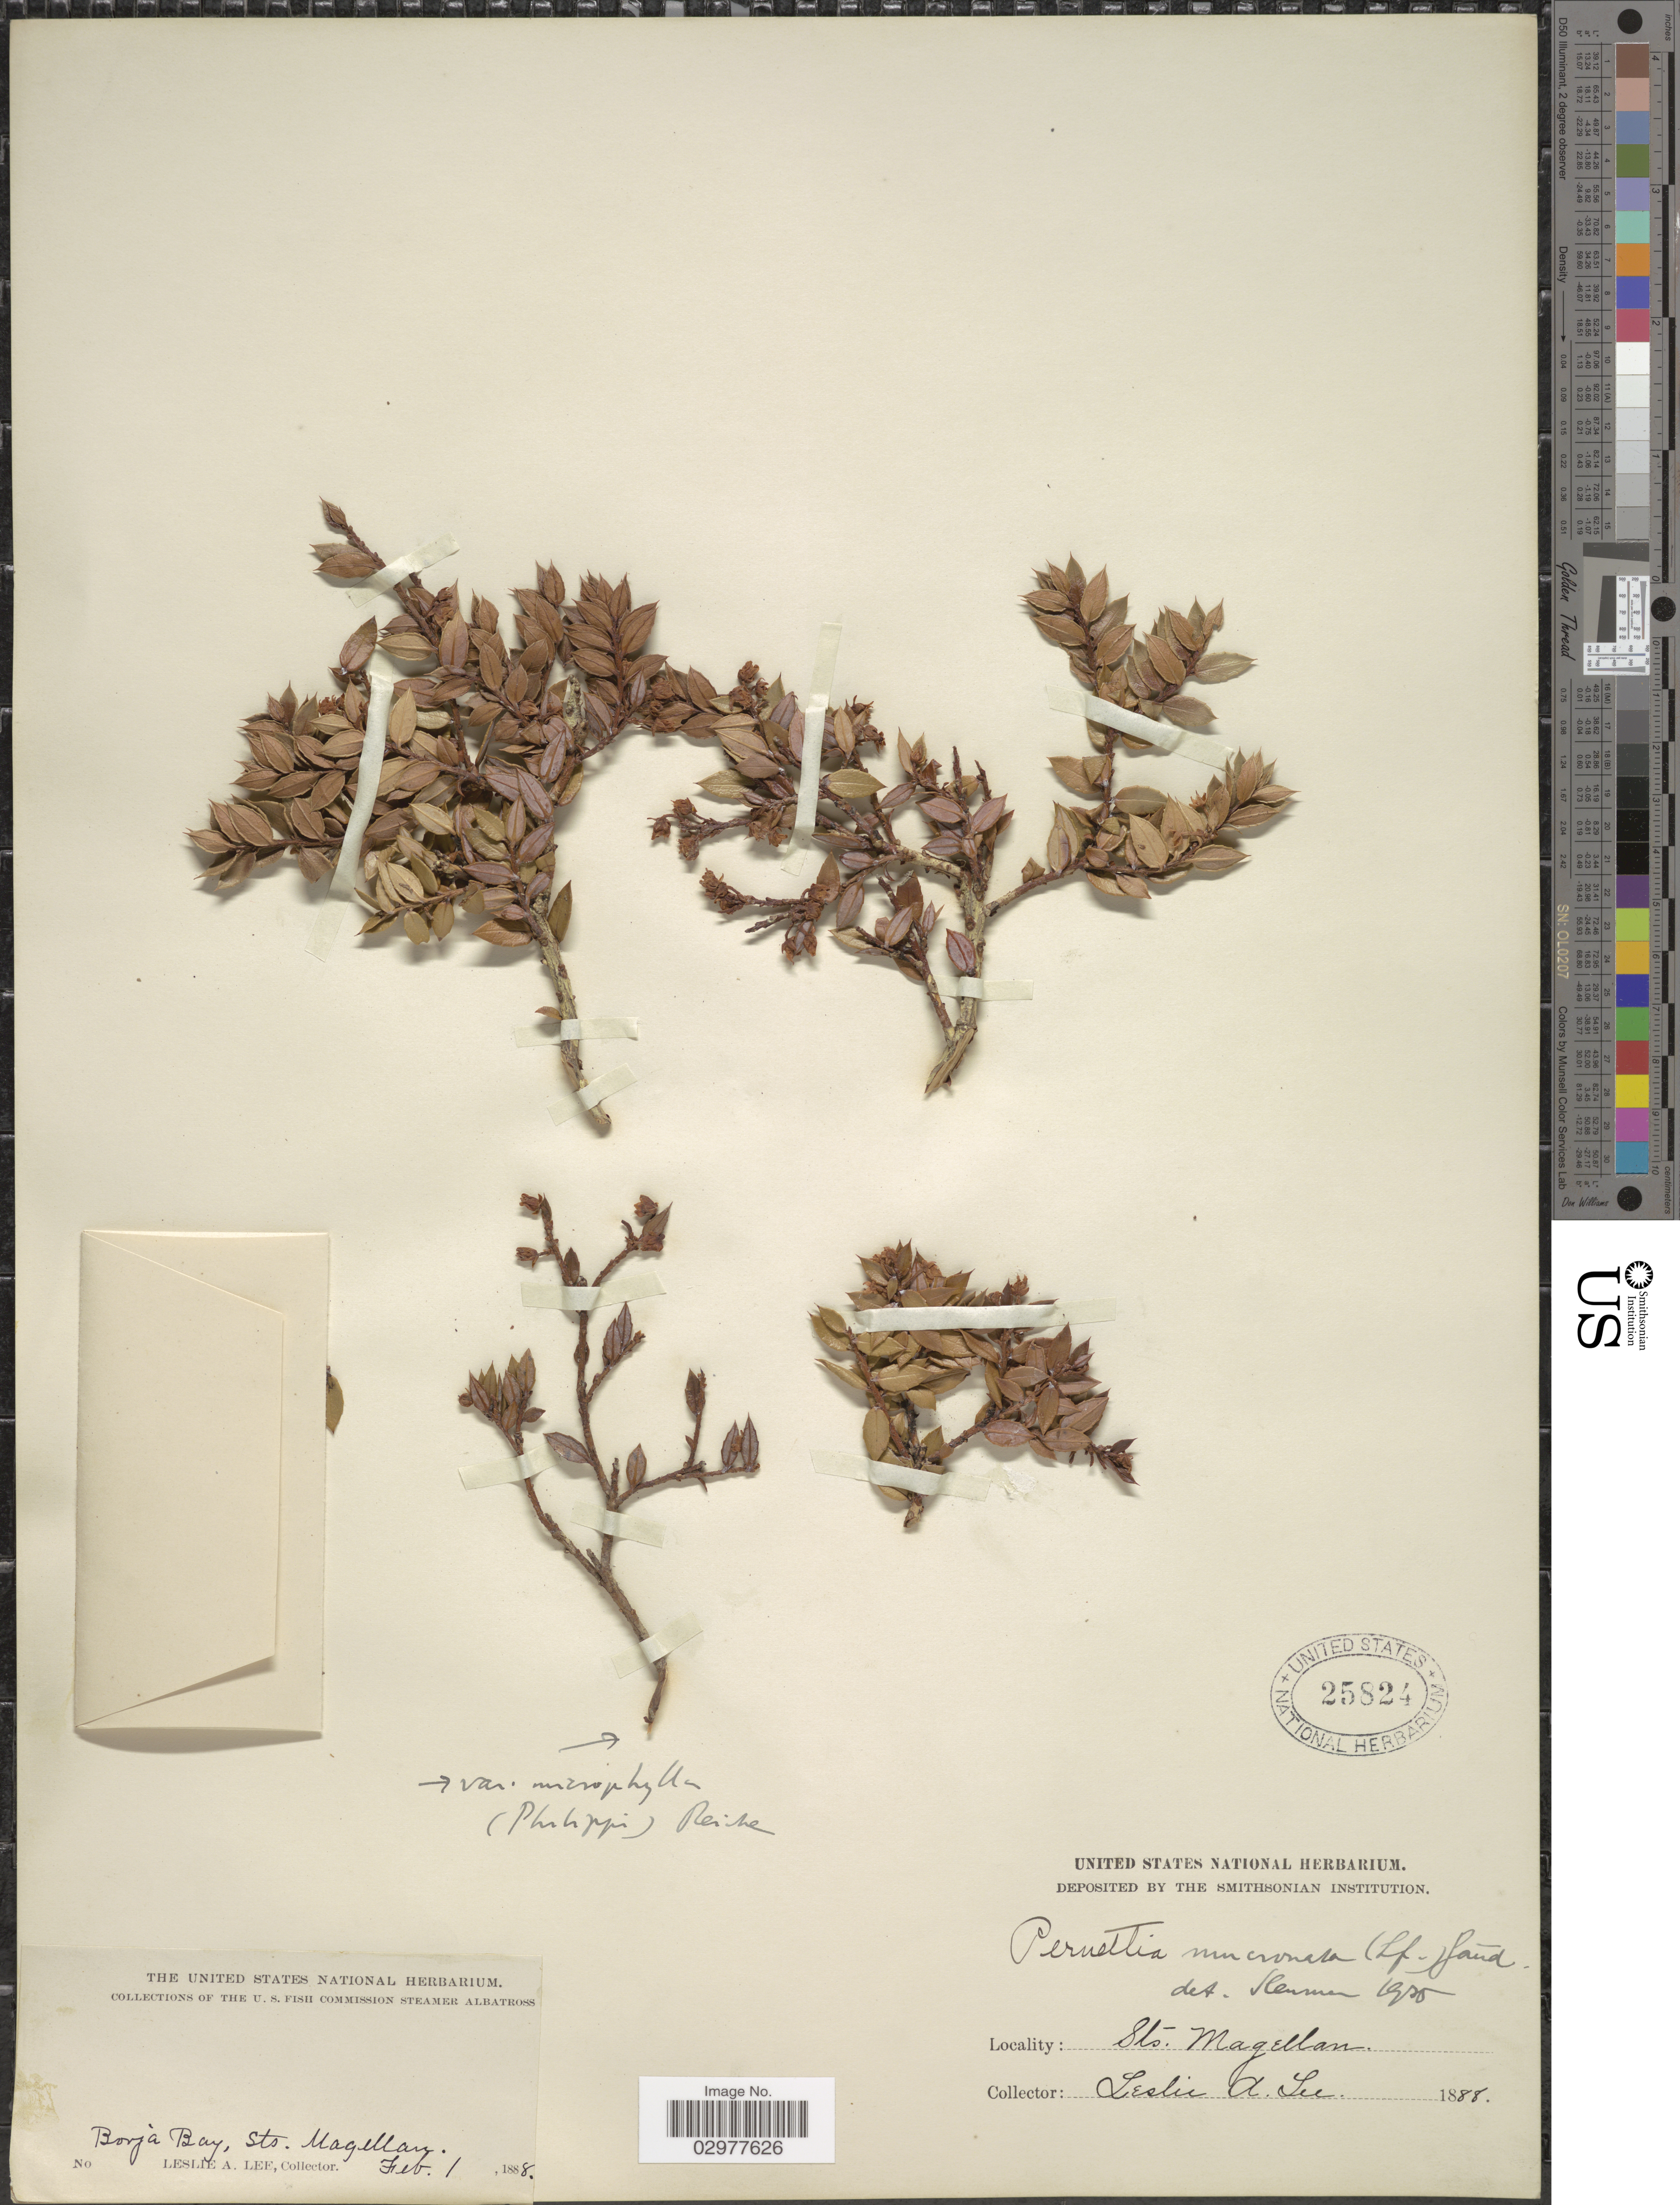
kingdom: Plantae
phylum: Tracheophyta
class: Magnoliopsida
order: Ericales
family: Ericaceae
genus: Pernettya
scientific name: Pernettya mucronata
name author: (L. f.) Gaudich. ex A. Spreng.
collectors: L. Lee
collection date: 1888-02-01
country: Chile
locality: Borja Bay, Sts. Magellan.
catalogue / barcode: US 25824